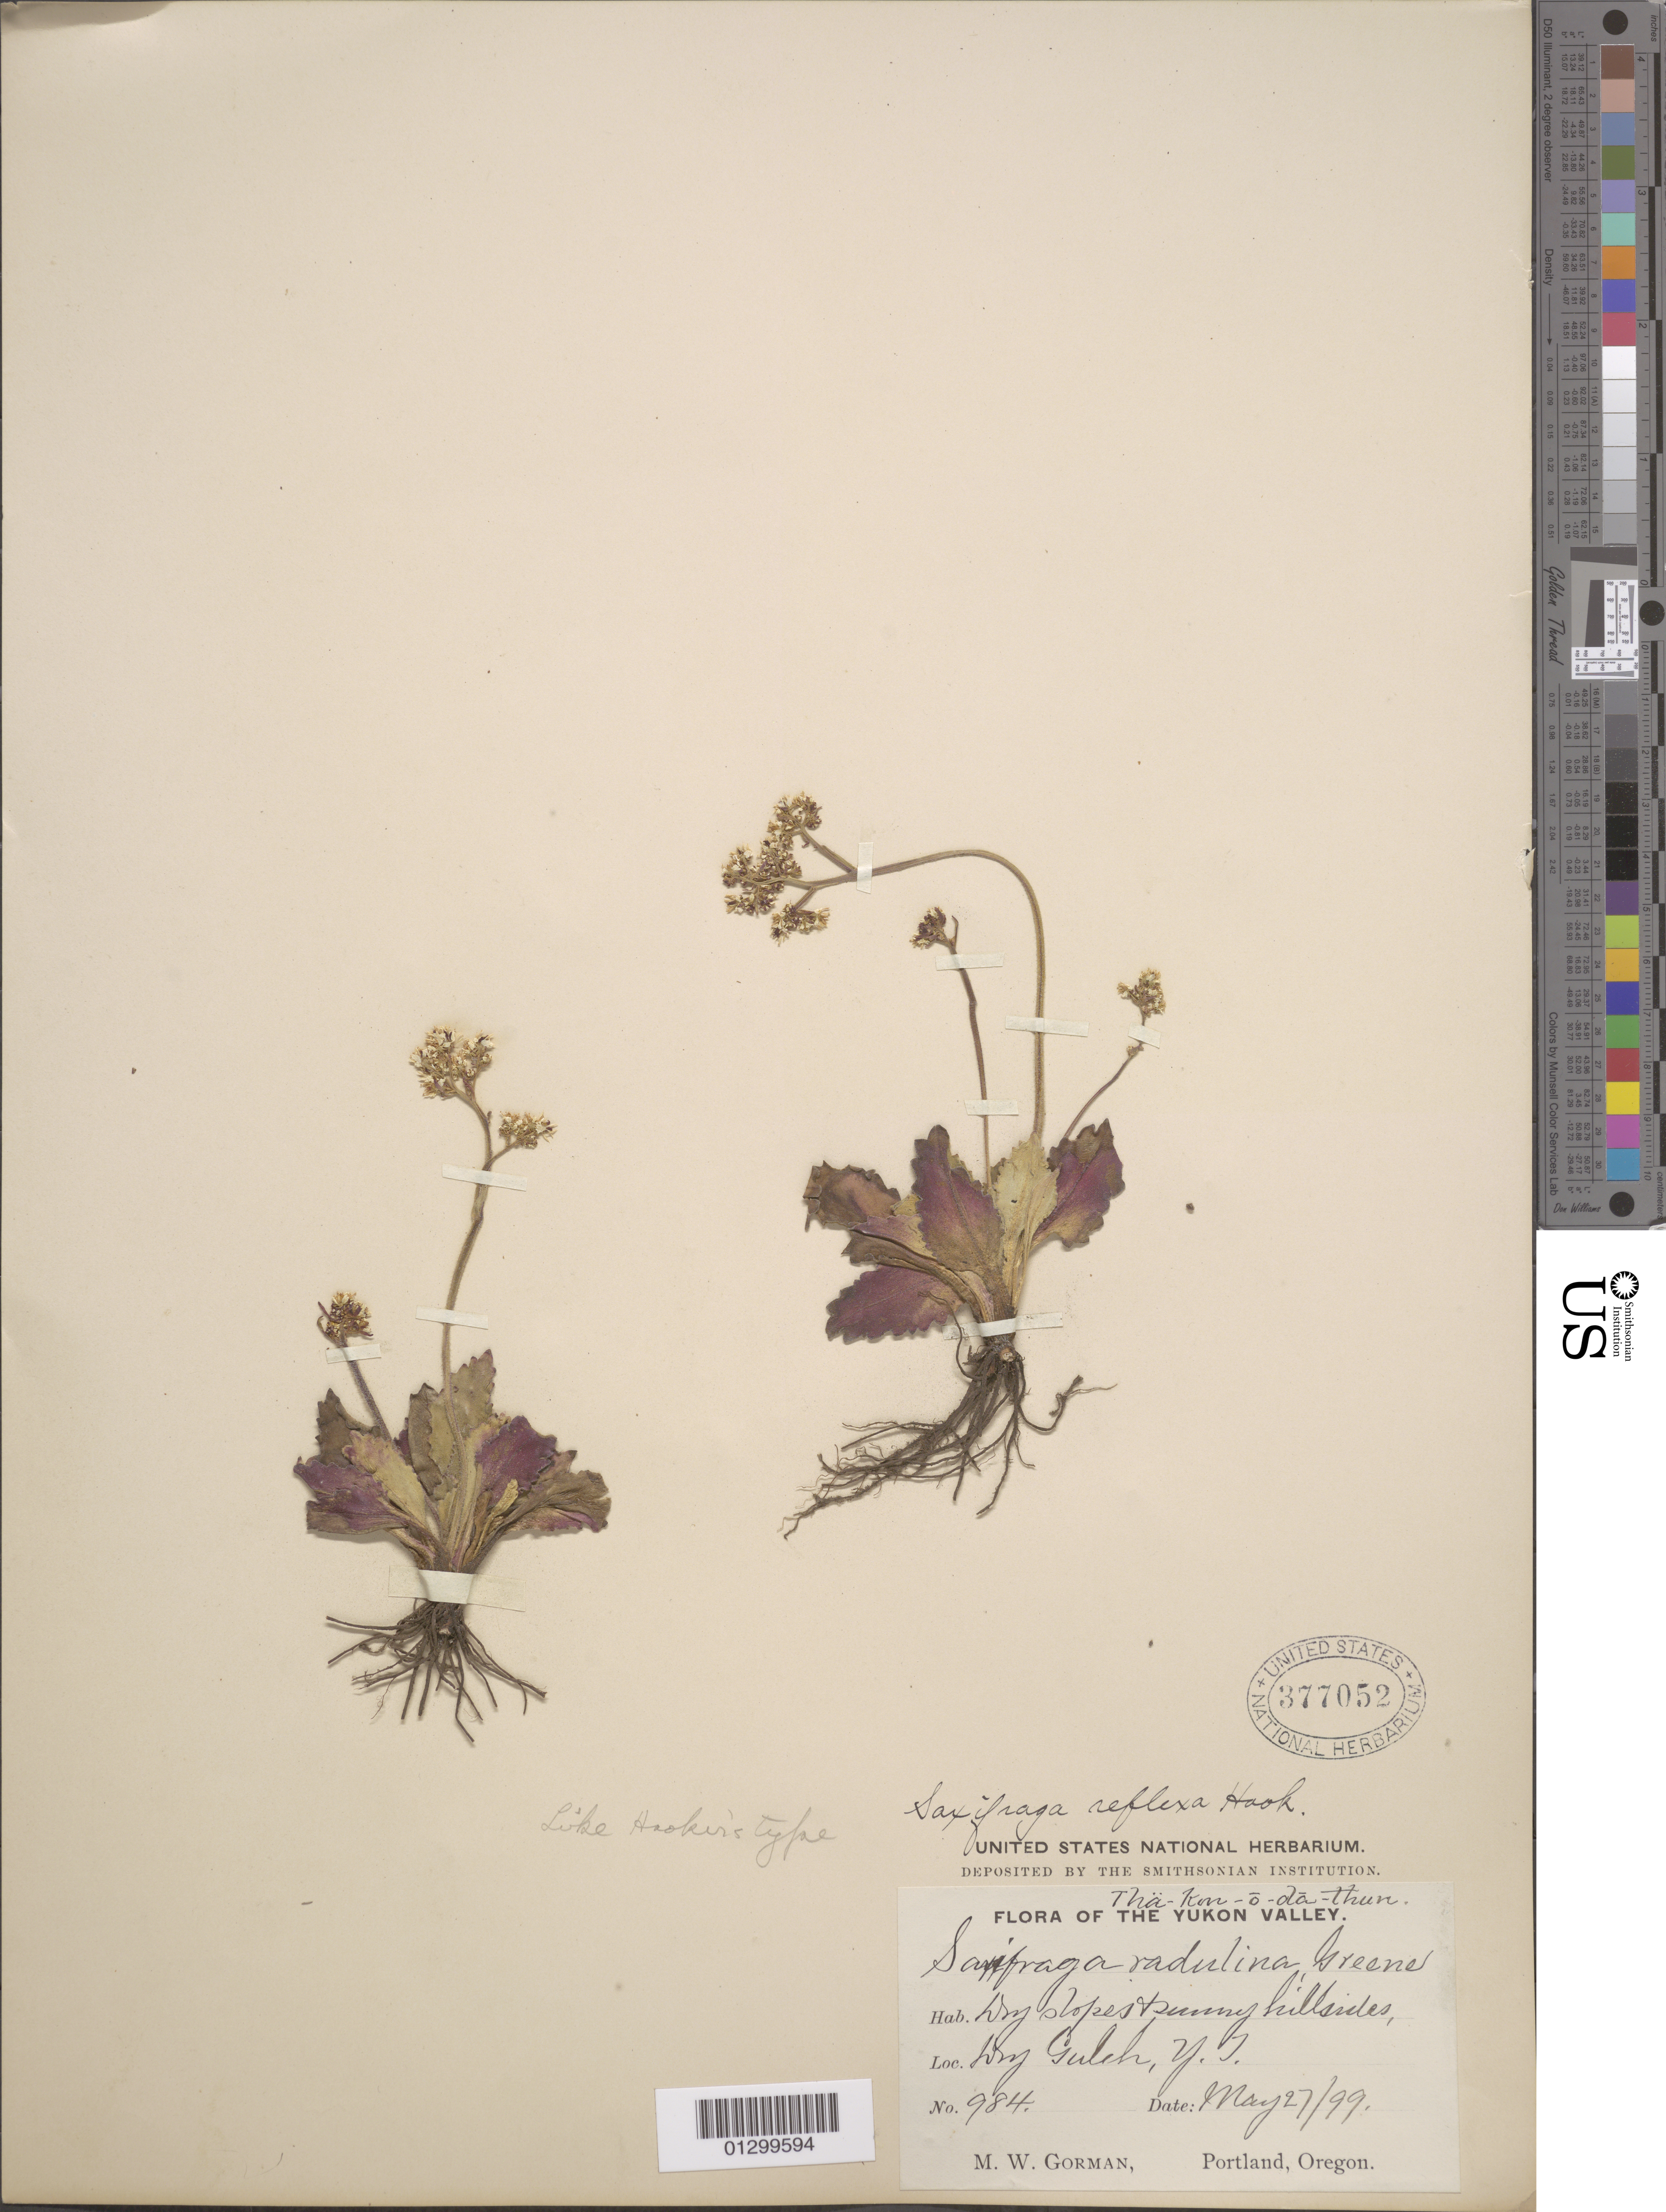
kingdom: Plantae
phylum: Tracheophyta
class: Magnoliopsida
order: Saxifragales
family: Saxifragaceae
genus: Micranthes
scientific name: Micranthes reflexa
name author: (Hook.) Small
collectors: M. W. Gorman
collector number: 984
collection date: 1899-05-27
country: Canada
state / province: British Columbia / Yukon Territory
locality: Dry Gulch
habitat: Dry slopes and sunny hillsides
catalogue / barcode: US 377052